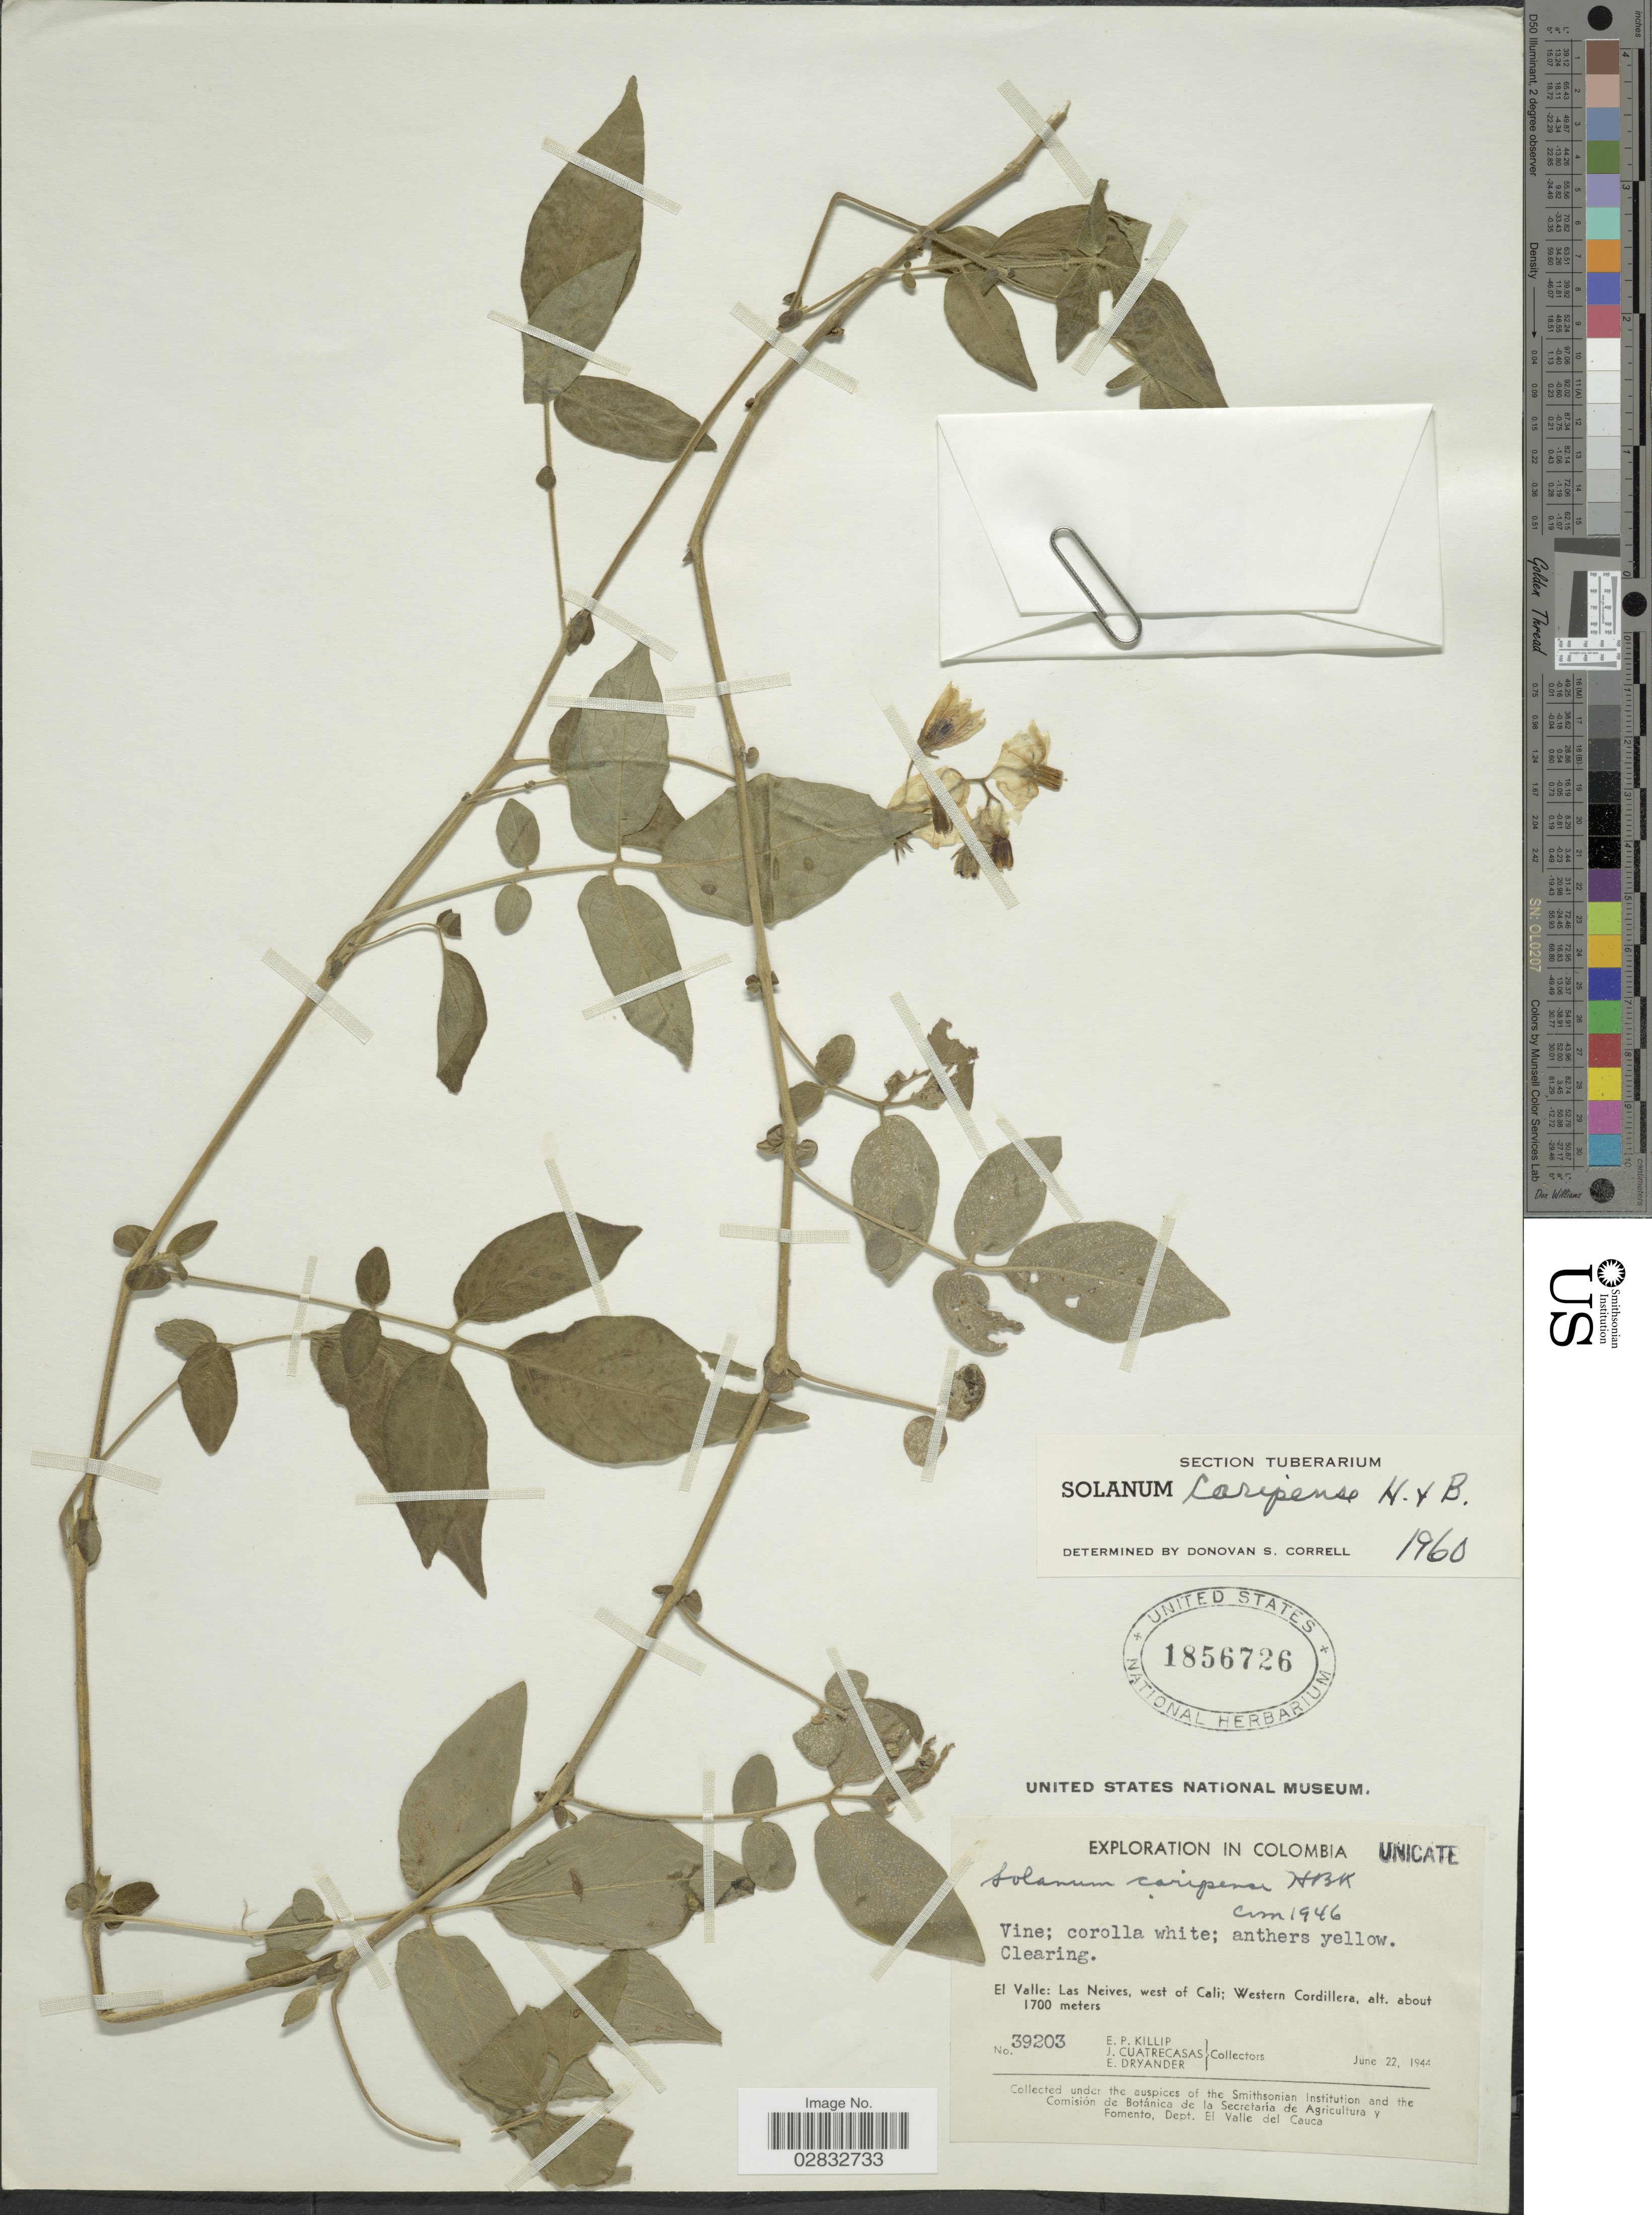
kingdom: Plantae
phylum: Tracheophyta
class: Magnoliopsida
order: Solanales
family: Solanaceae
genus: Solanum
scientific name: Solanum caripense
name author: Humb. & Bonpl. ex Dunal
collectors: E. P. Killip, J. Cuatrecasas & E. Dryander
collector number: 39203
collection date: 1944-06-22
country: Colombia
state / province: Valle del Cauca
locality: El Valle: Las Neives, west of Cali; Western Cordillera.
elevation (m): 1700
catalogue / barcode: US 1856726